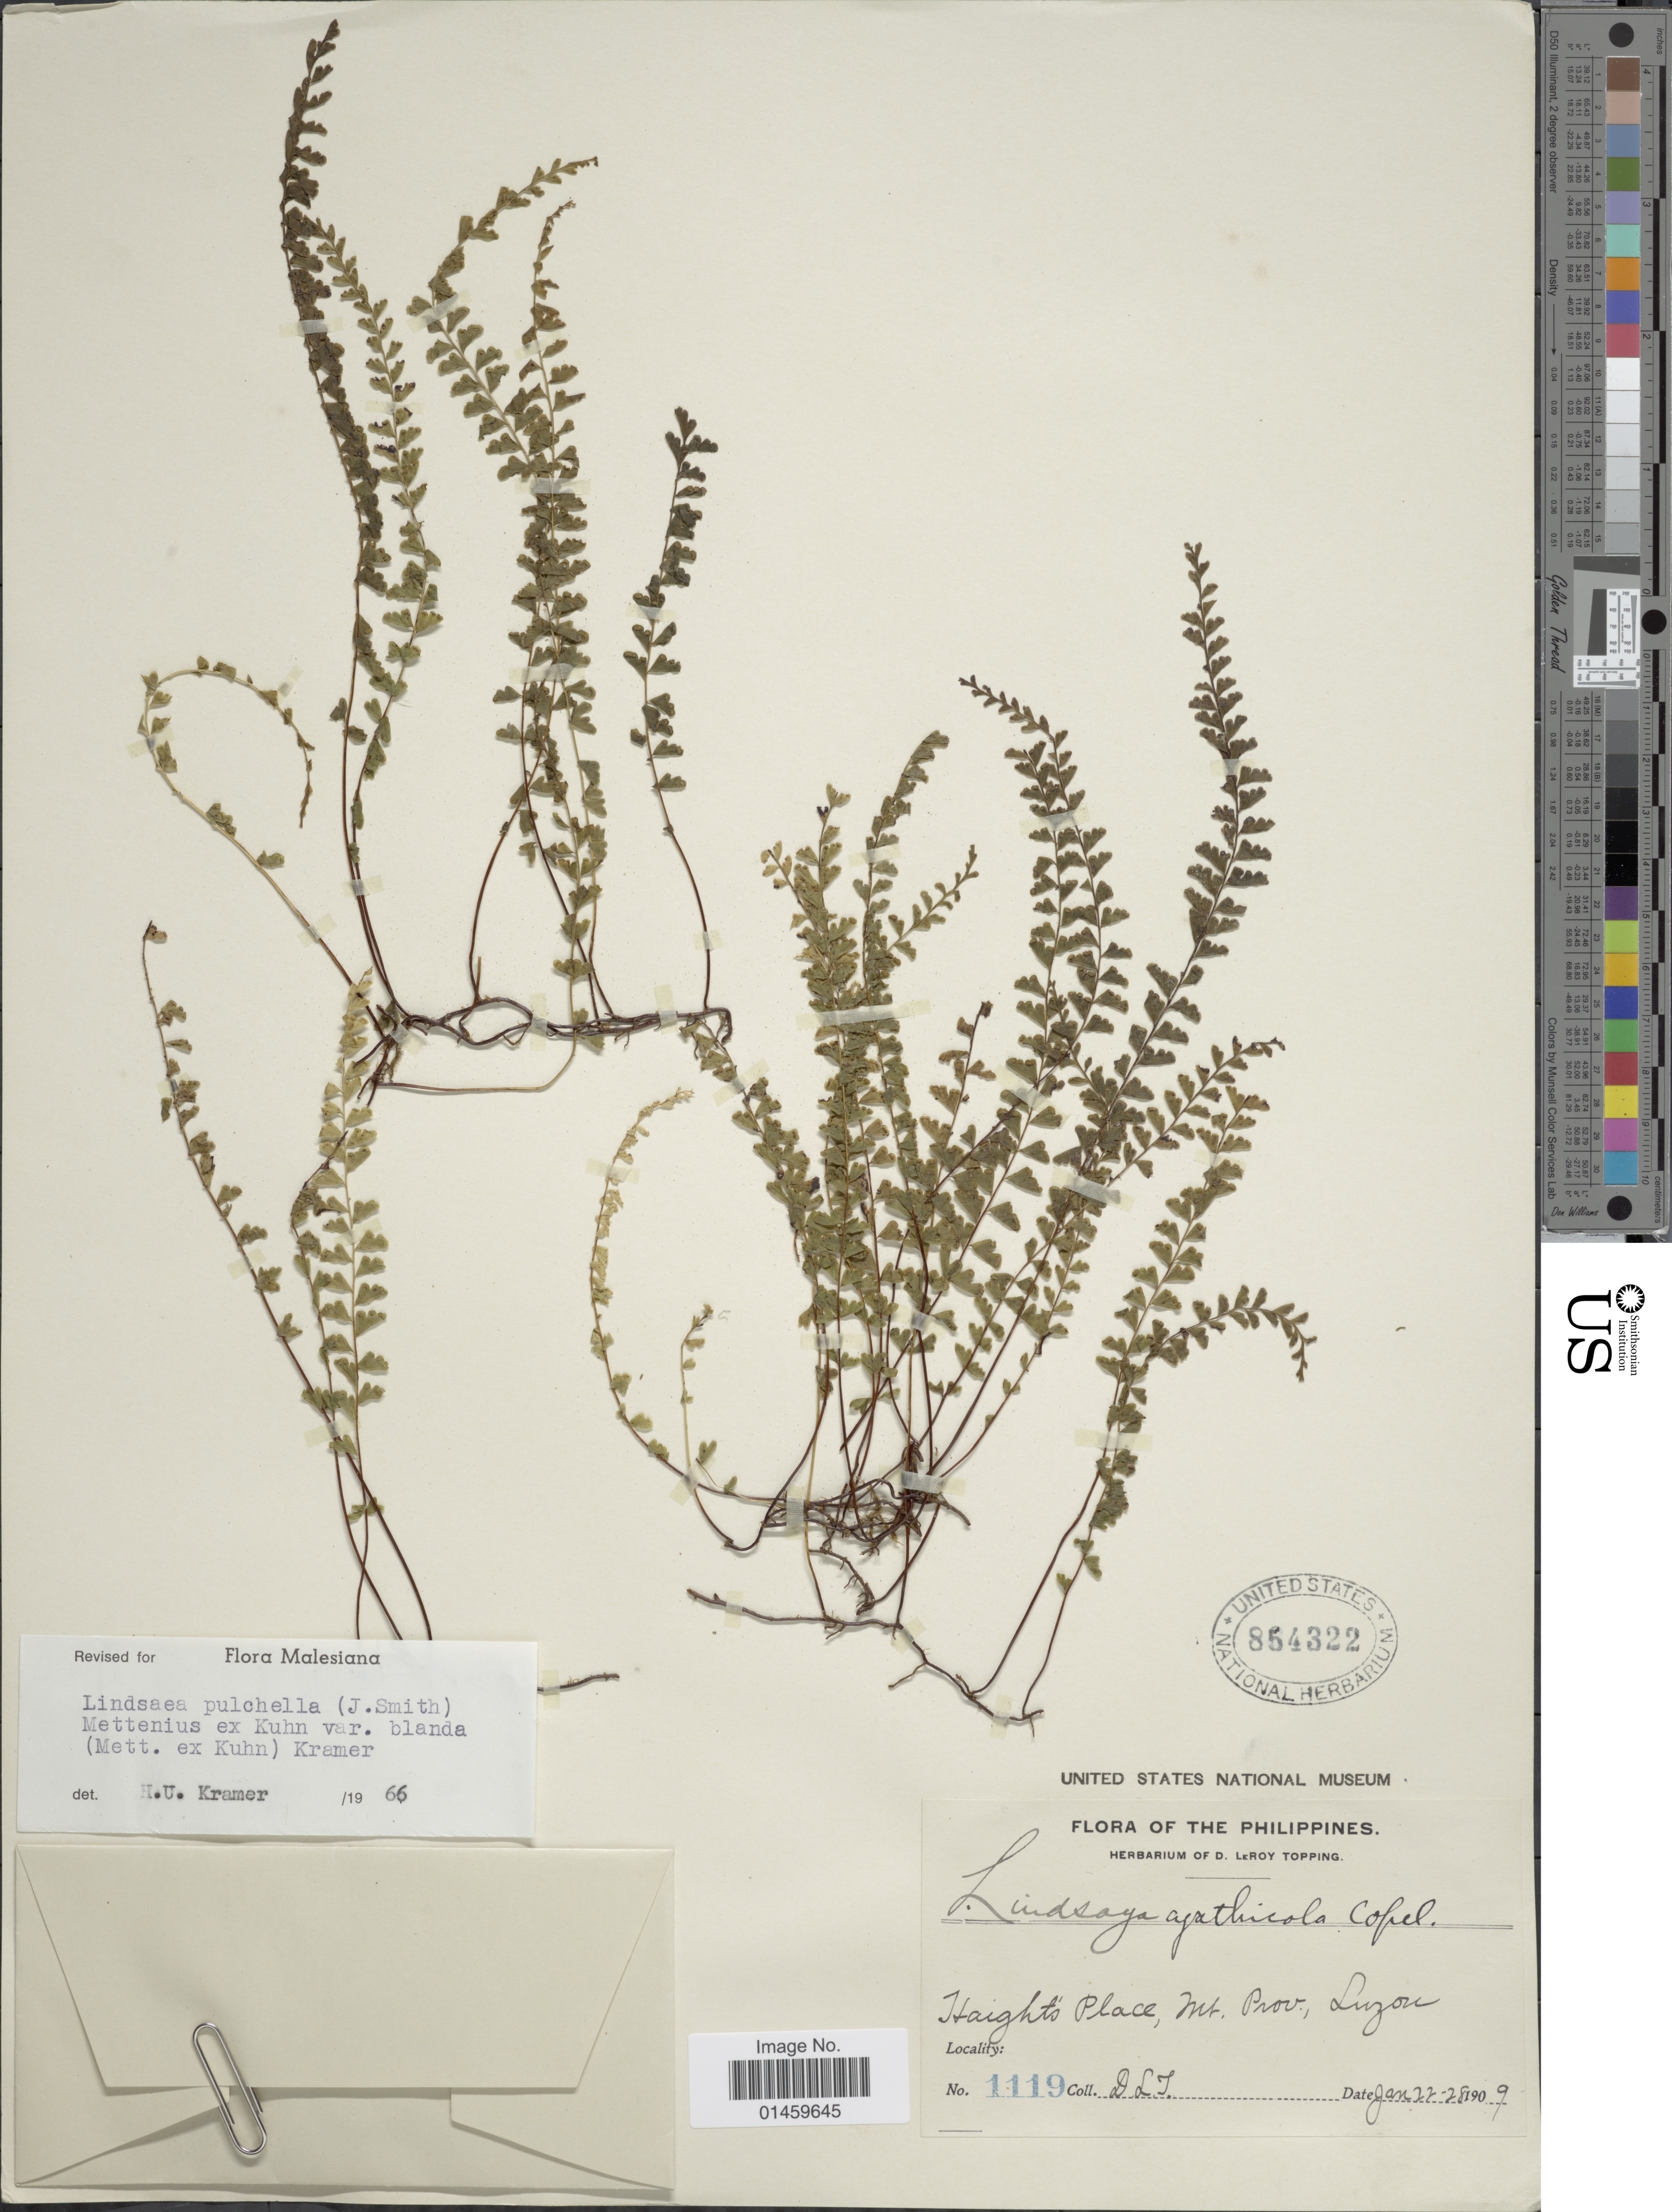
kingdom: Plantae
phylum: Tracheophyta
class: Polypodiopsida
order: Polypodiales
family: Lindsaeaceae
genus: Lindsaea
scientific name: Lindsaea pulchella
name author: (J. Sm.) Mett. ex Kuhn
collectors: D. L. Topping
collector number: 1119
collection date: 1909-01-27/1909-01-28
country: Philippines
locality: Haight's Place, Mt. Prov. Luzon.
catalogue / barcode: US 854322